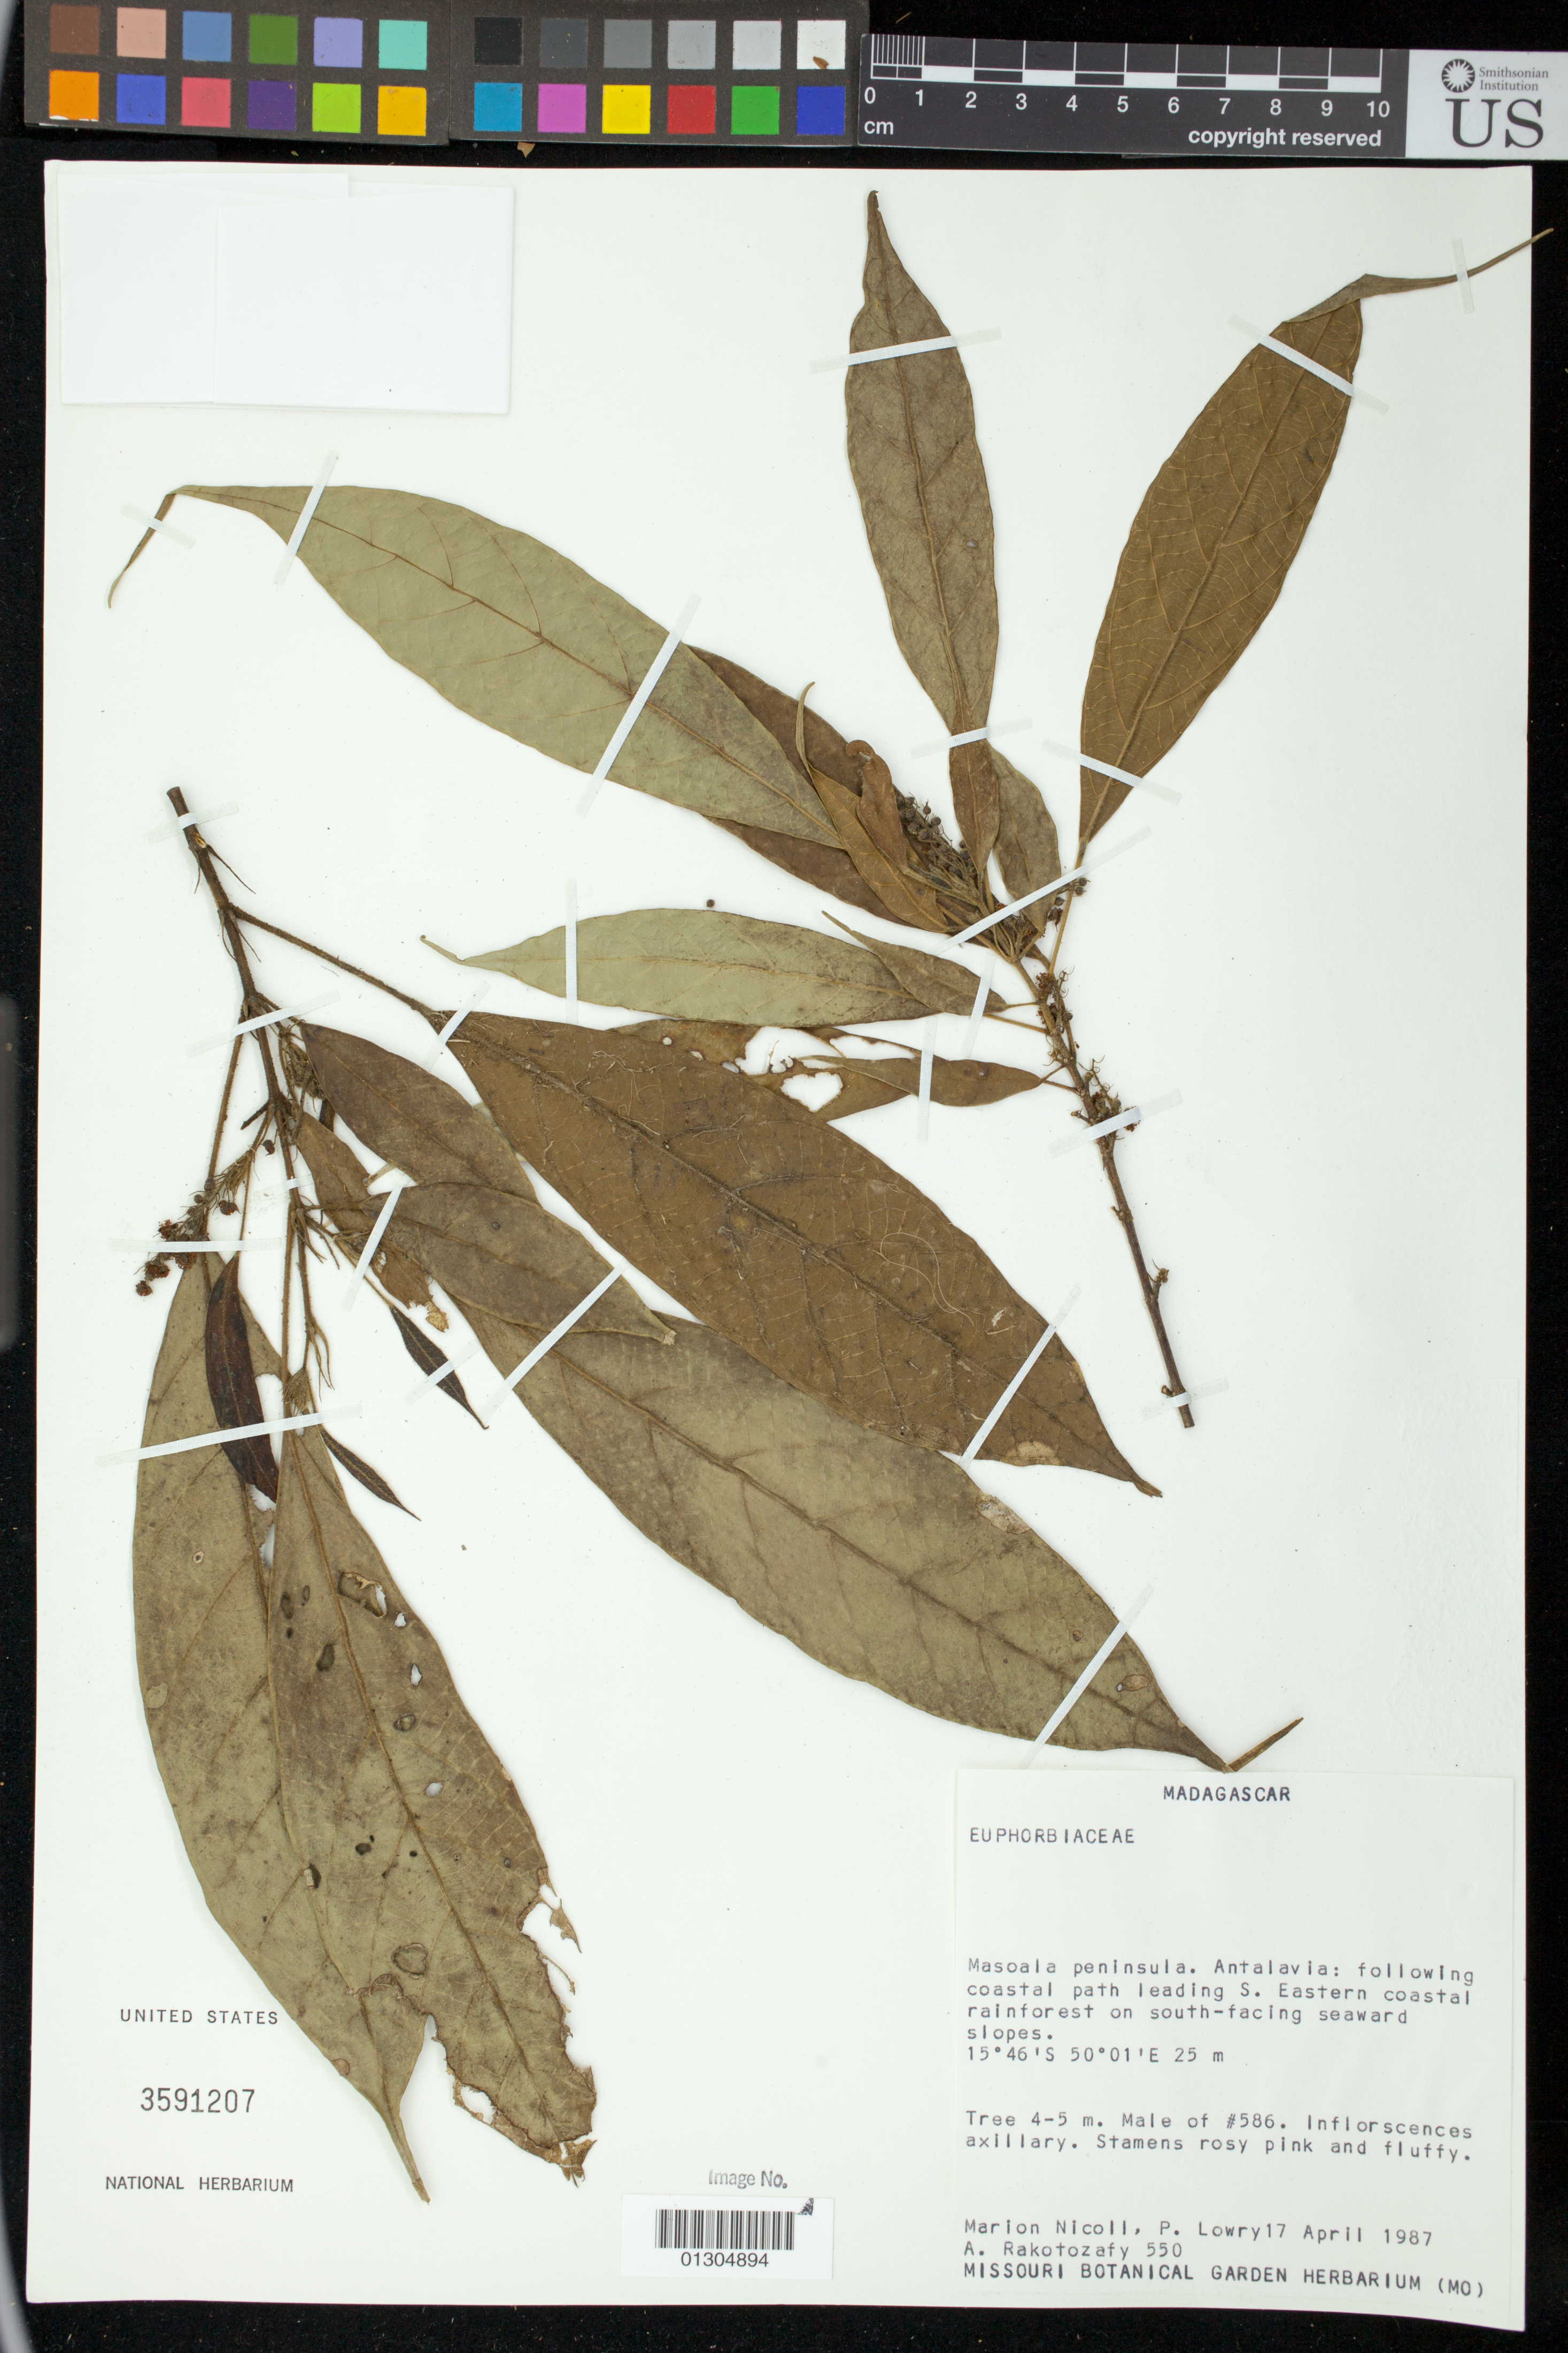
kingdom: Plantae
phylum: Tracheophyta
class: Magnoliopsida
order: Malpighiales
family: Euphorbiaceae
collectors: M. F. Nicoll, P. P. Lowry & A. Rakotozafy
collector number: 550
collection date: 1987-04-17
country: Madagascar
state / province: Analanjirofo / Sava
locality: Masoala peninsula. Antalavia: following coastal path leading S. Eastern coastal rainforest on south-facing seaward slopes.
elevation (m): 25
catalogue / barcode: US 3591207